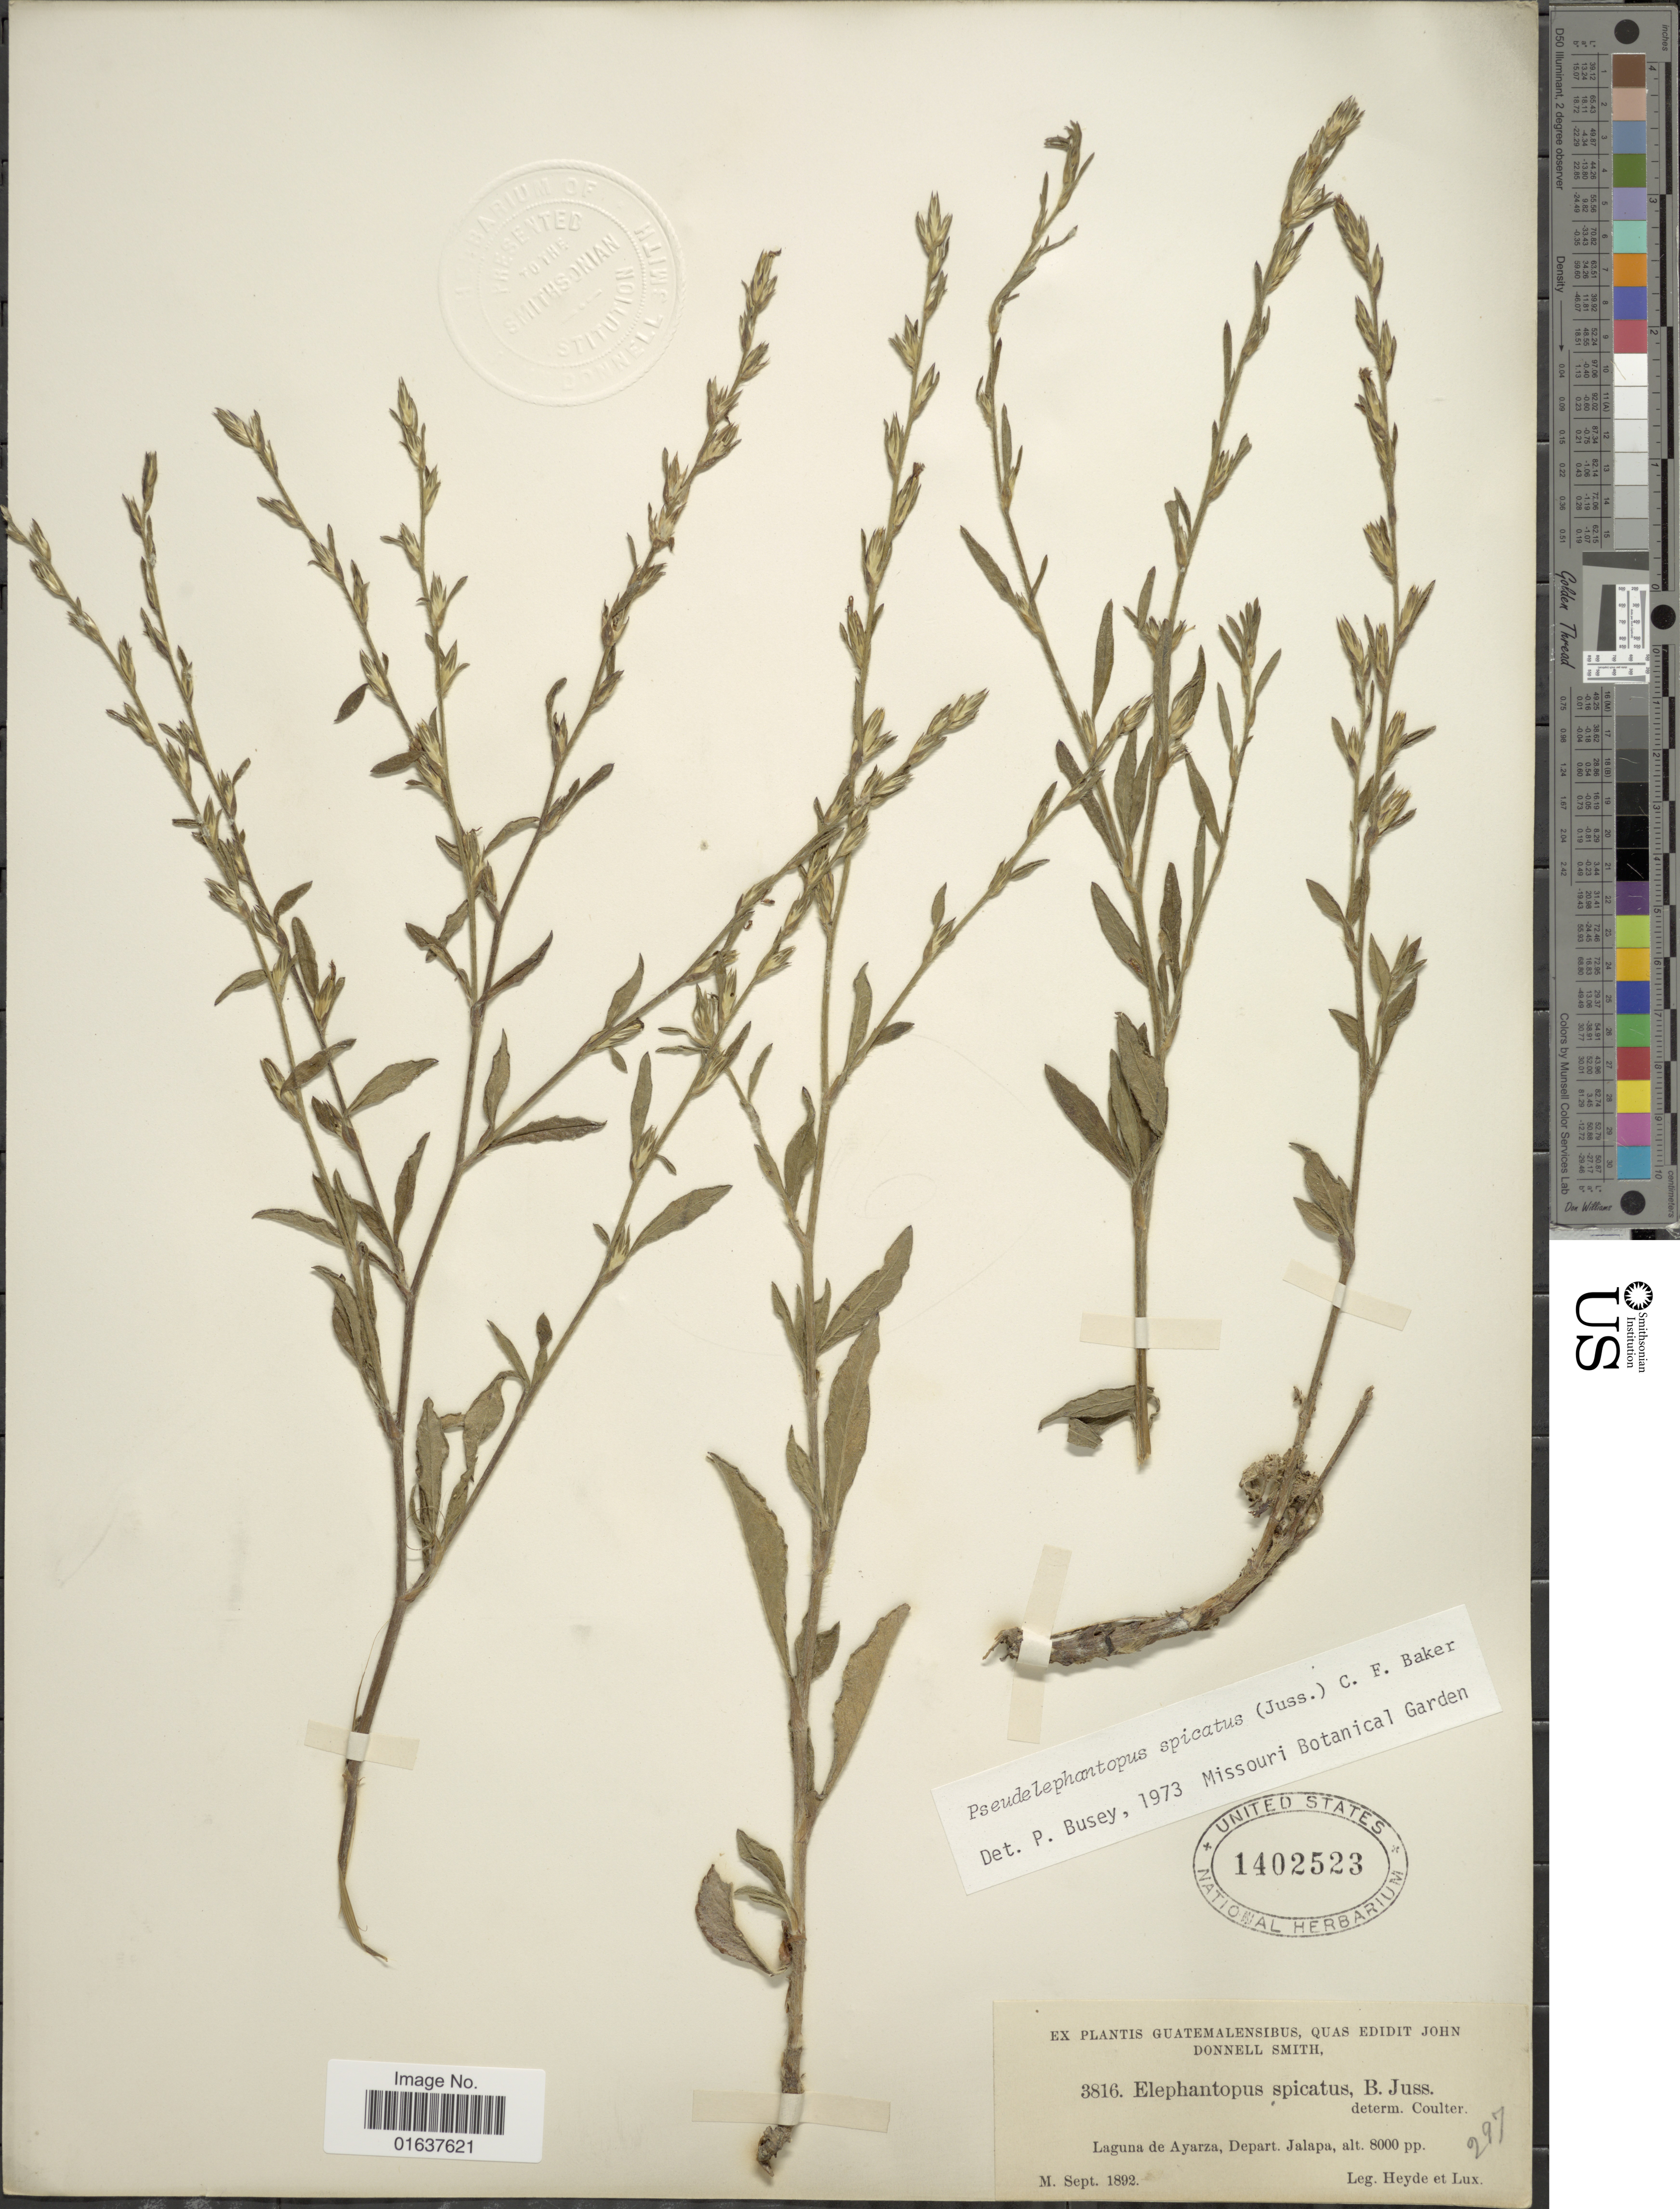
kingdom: Plantae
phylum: Tracheophyta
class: Magnoliopsida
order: Asterales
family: Asteraceae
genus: Pseudelephantopus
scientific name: Pseudelephantopus spicatus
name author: (Juss. ex Aubl.) C.F. Baker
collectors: Heyde & Lux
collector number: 3816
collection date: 1892-09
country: Guatemala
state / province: Jalapa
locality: Lagun de Ayarza, Depart. Jalapa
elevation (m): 2438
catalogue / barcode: US 1402523